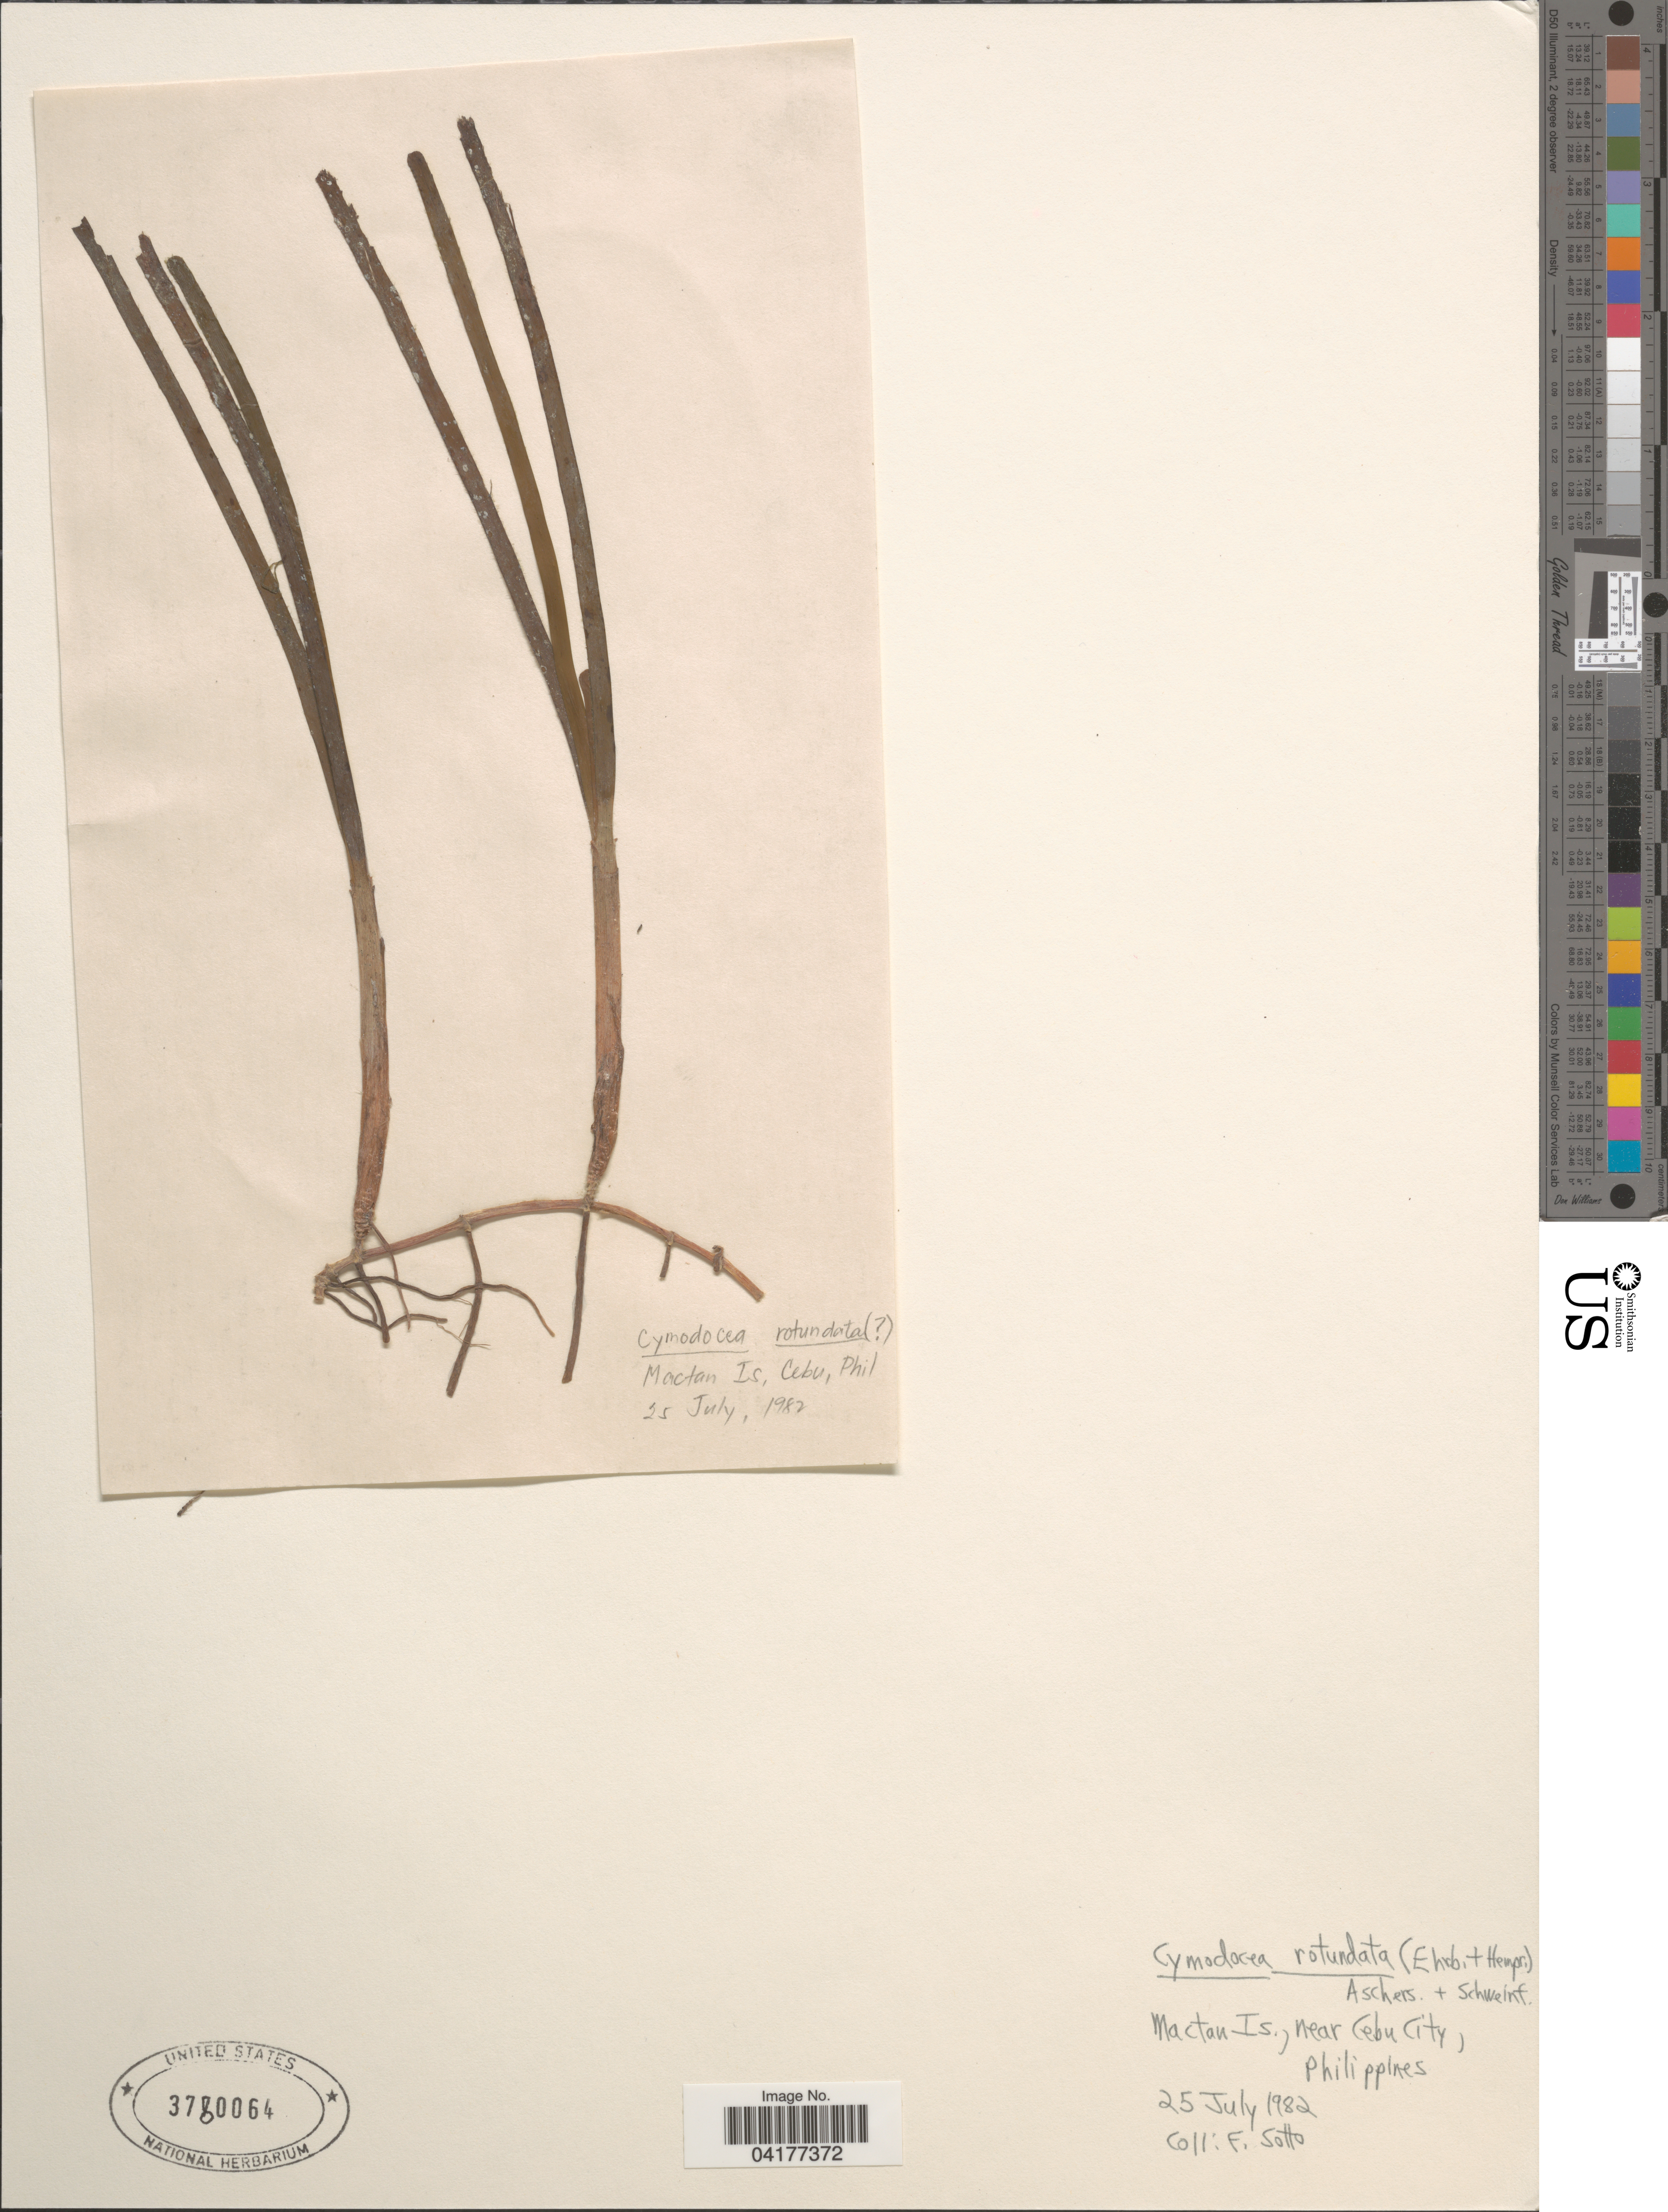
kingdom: Plantae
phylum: Tracheophyta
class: Liliopsida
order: Alismatales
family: Cymodoceaceae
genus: Cymodocea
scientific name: Cymodocea rotundata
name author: Asch. & Schweinf.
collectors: F. Sotto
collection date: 1982-07-25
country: Philippines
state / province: Central Visayas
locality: Mactan Is., near Cebu City.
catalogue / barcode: US 3780064